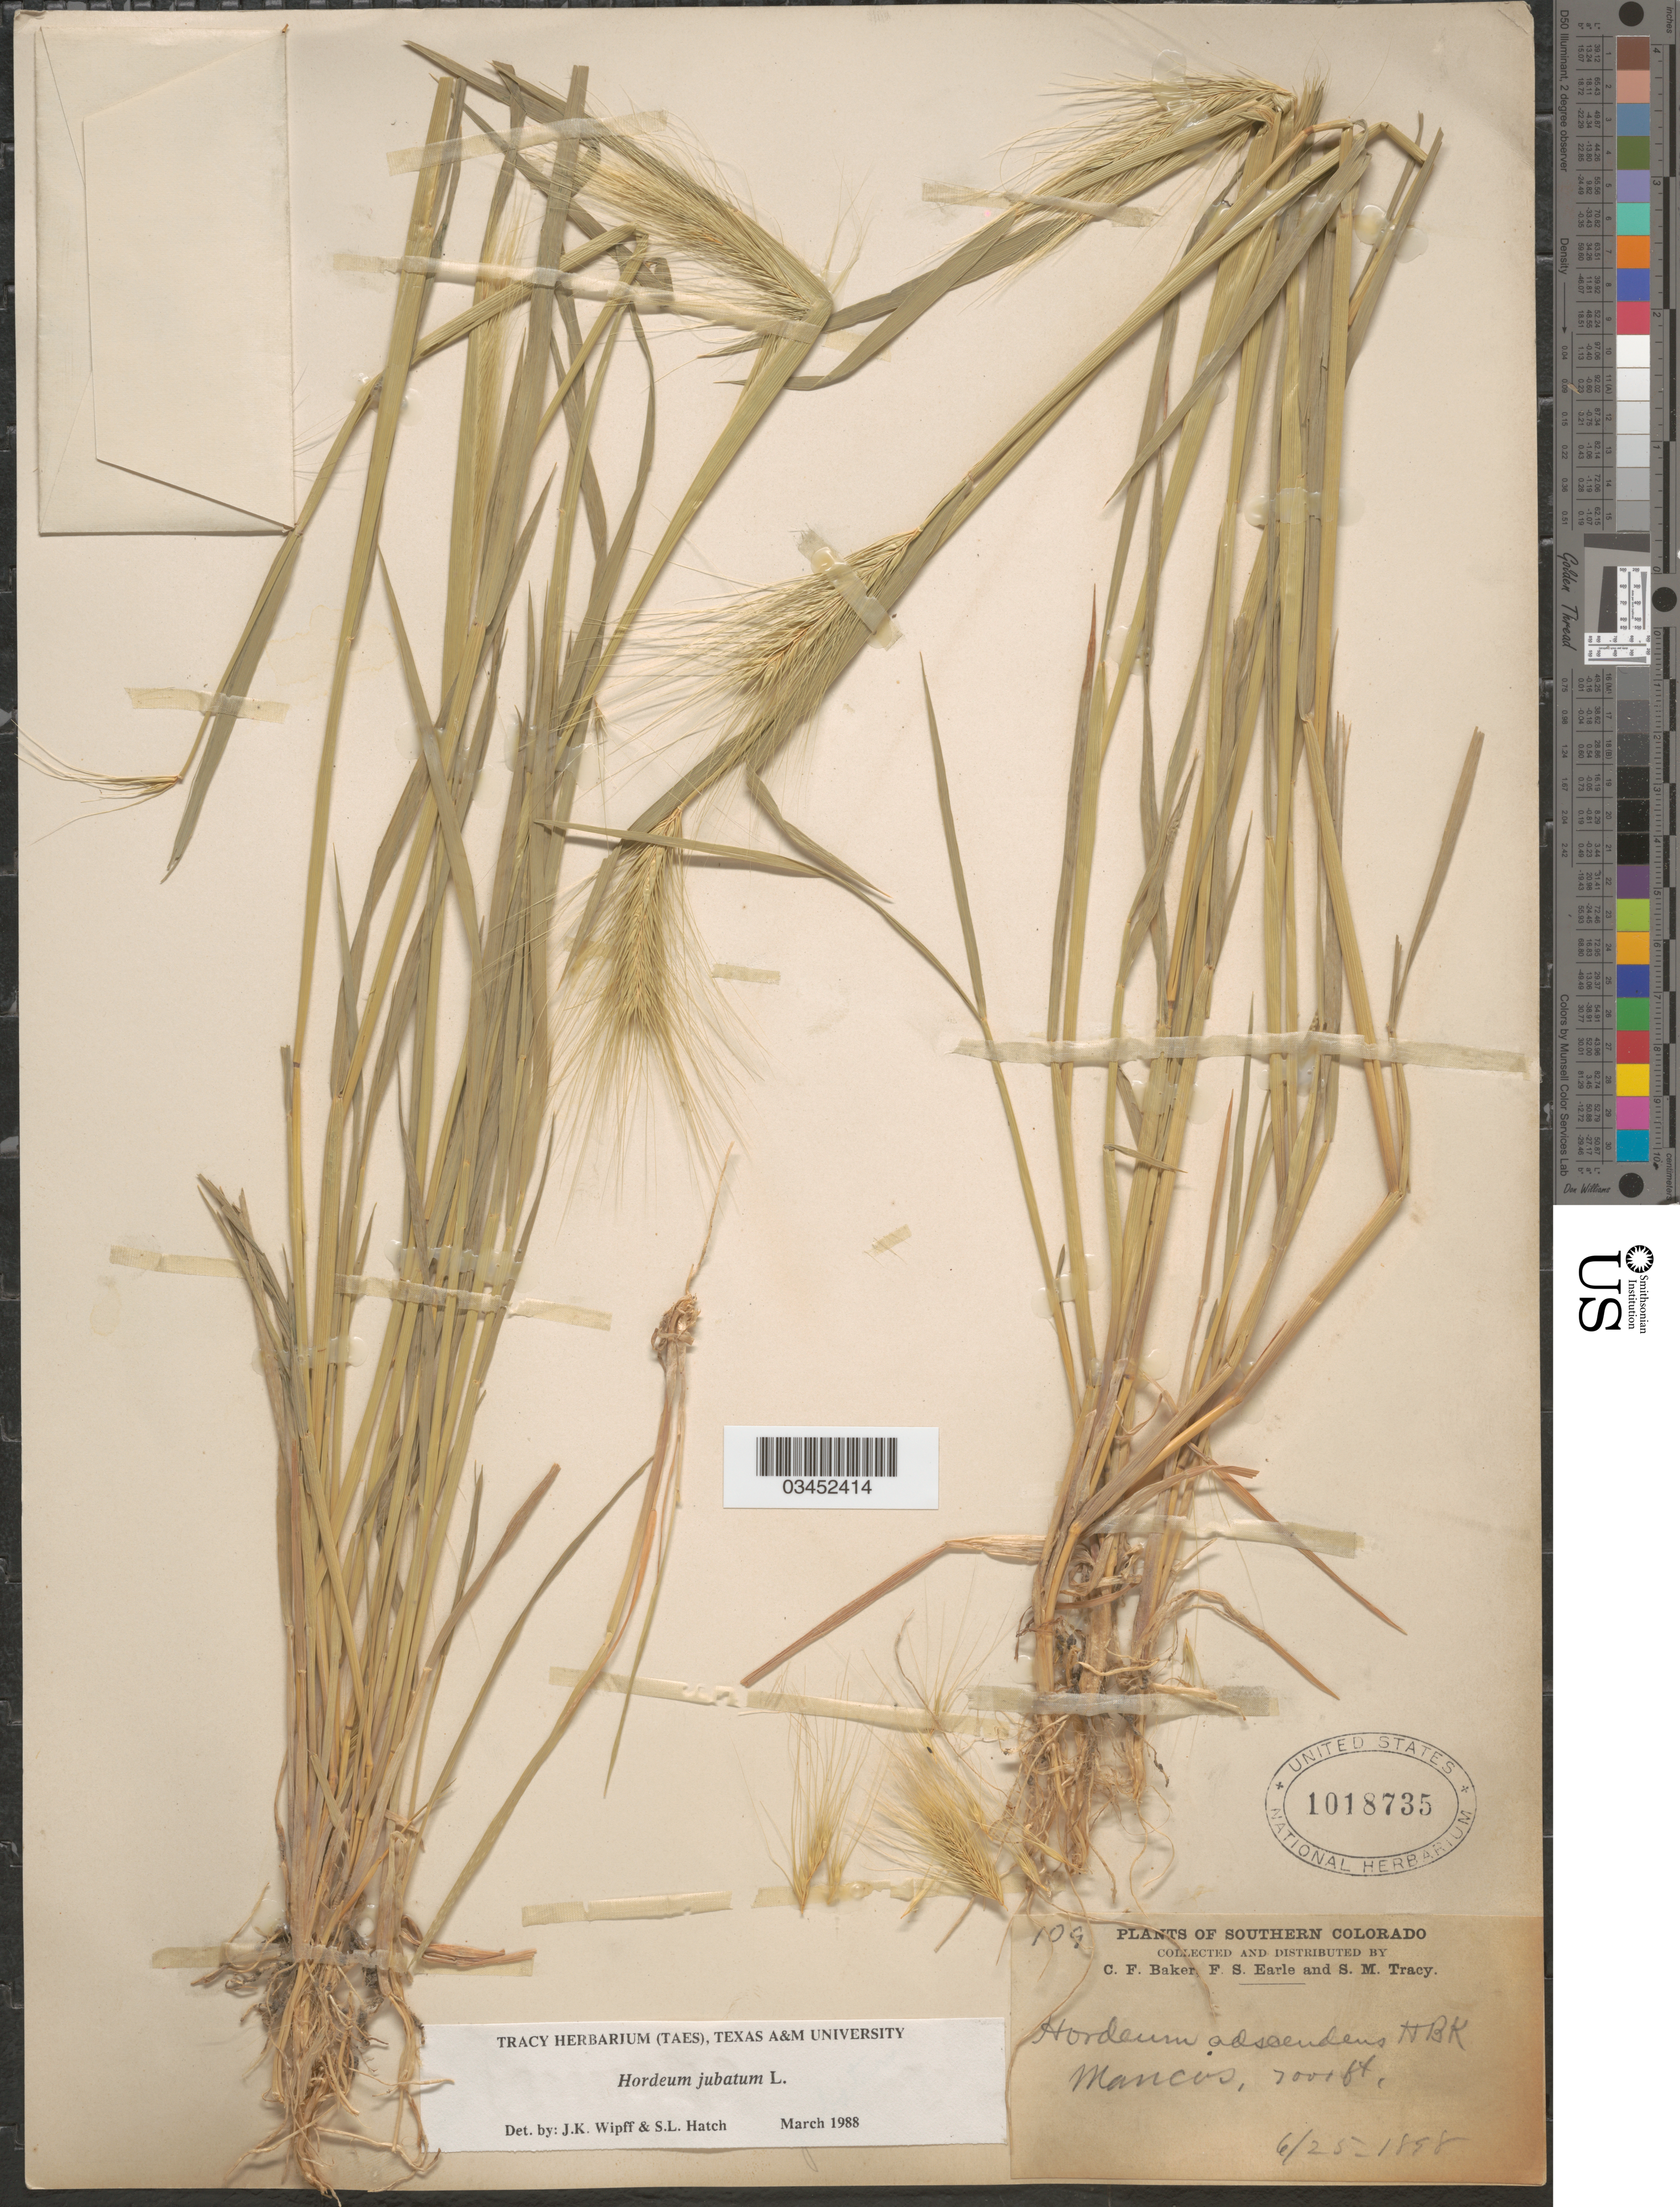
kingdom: Plantae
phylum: Tracheophyta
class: Liliopsida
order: Poales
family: Poaceae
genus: Hordeum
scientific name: Hordeum jubatum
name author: L.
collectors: C. F. Baker, F. S. Earle & S. M. Tracy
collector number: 109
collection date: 1858-06-25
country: United States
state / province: Colorado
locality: Southern Colorado. Mancos.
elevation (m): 2134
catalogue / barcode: US 1018735